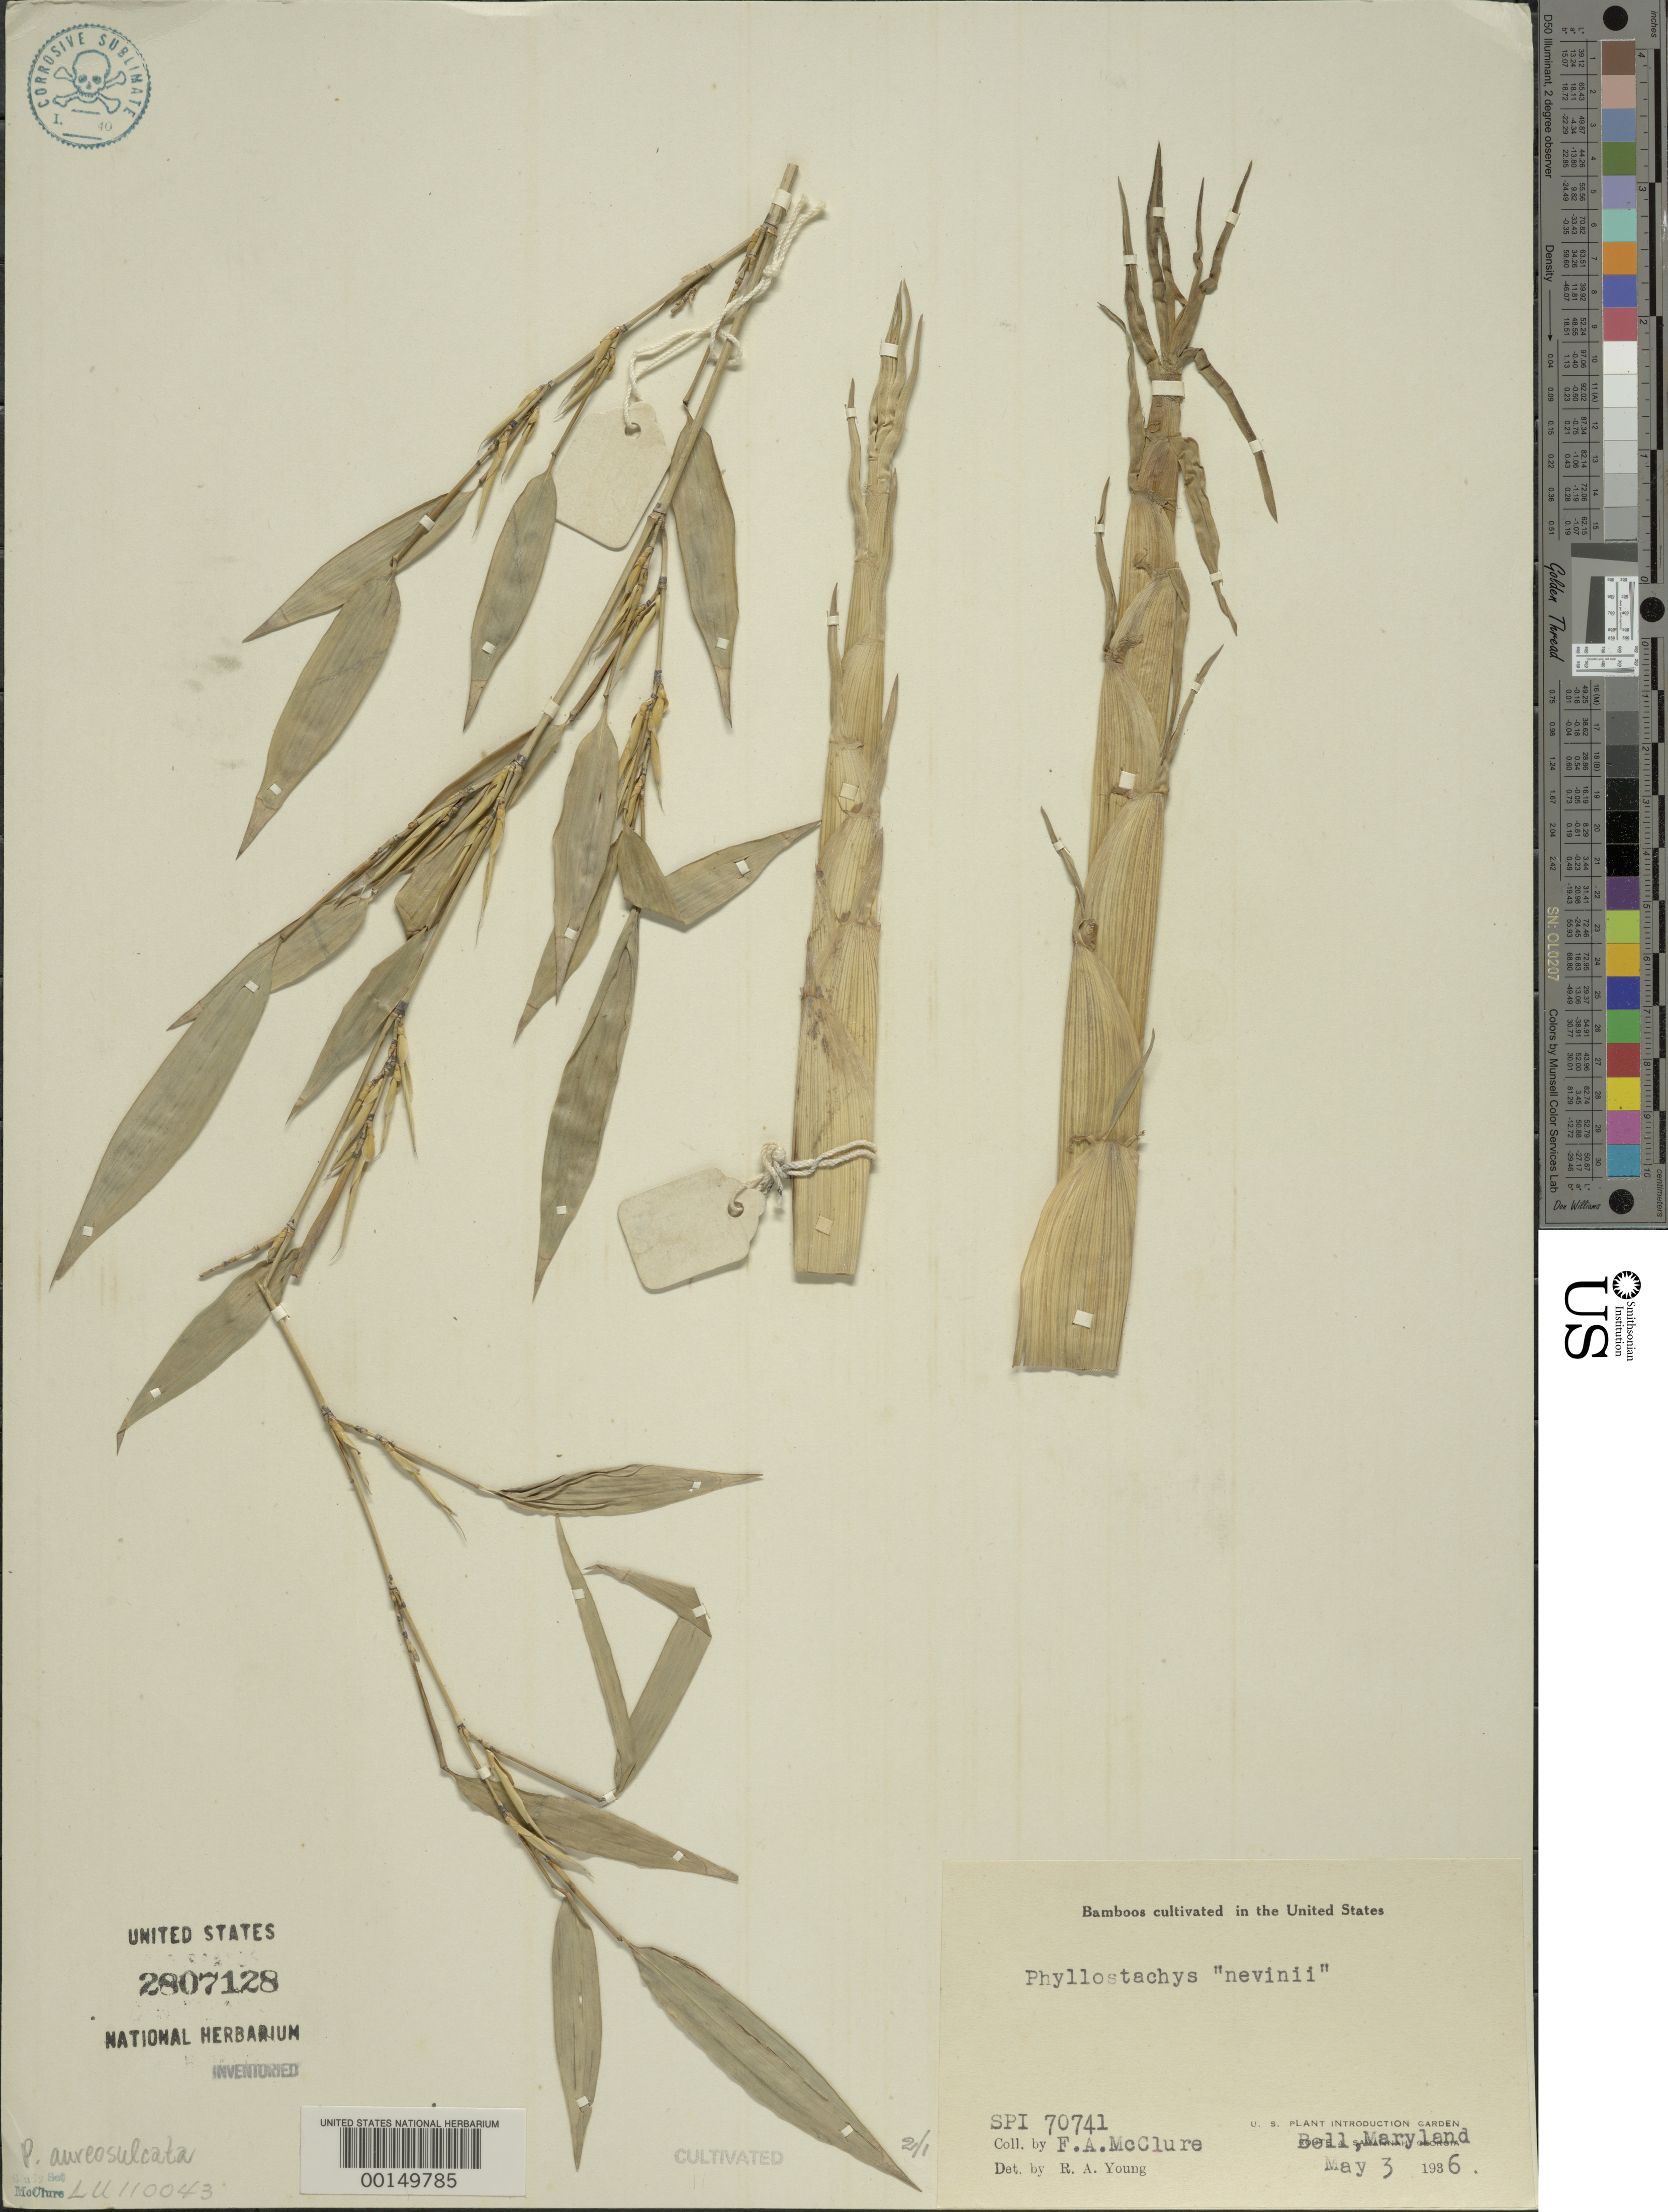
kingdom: Plantae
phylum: Tracheophyta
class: Liliopsida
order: Poales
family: Poaceae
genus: Phyllostachys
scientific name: Phyllostachys aureosulcata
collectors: F. A. McClure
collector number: SPI 70741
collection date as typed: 03 May 1936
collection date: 1936-05-03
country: United States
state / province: Maryland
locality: Bell, p.i. garden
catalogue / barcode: US 2807128